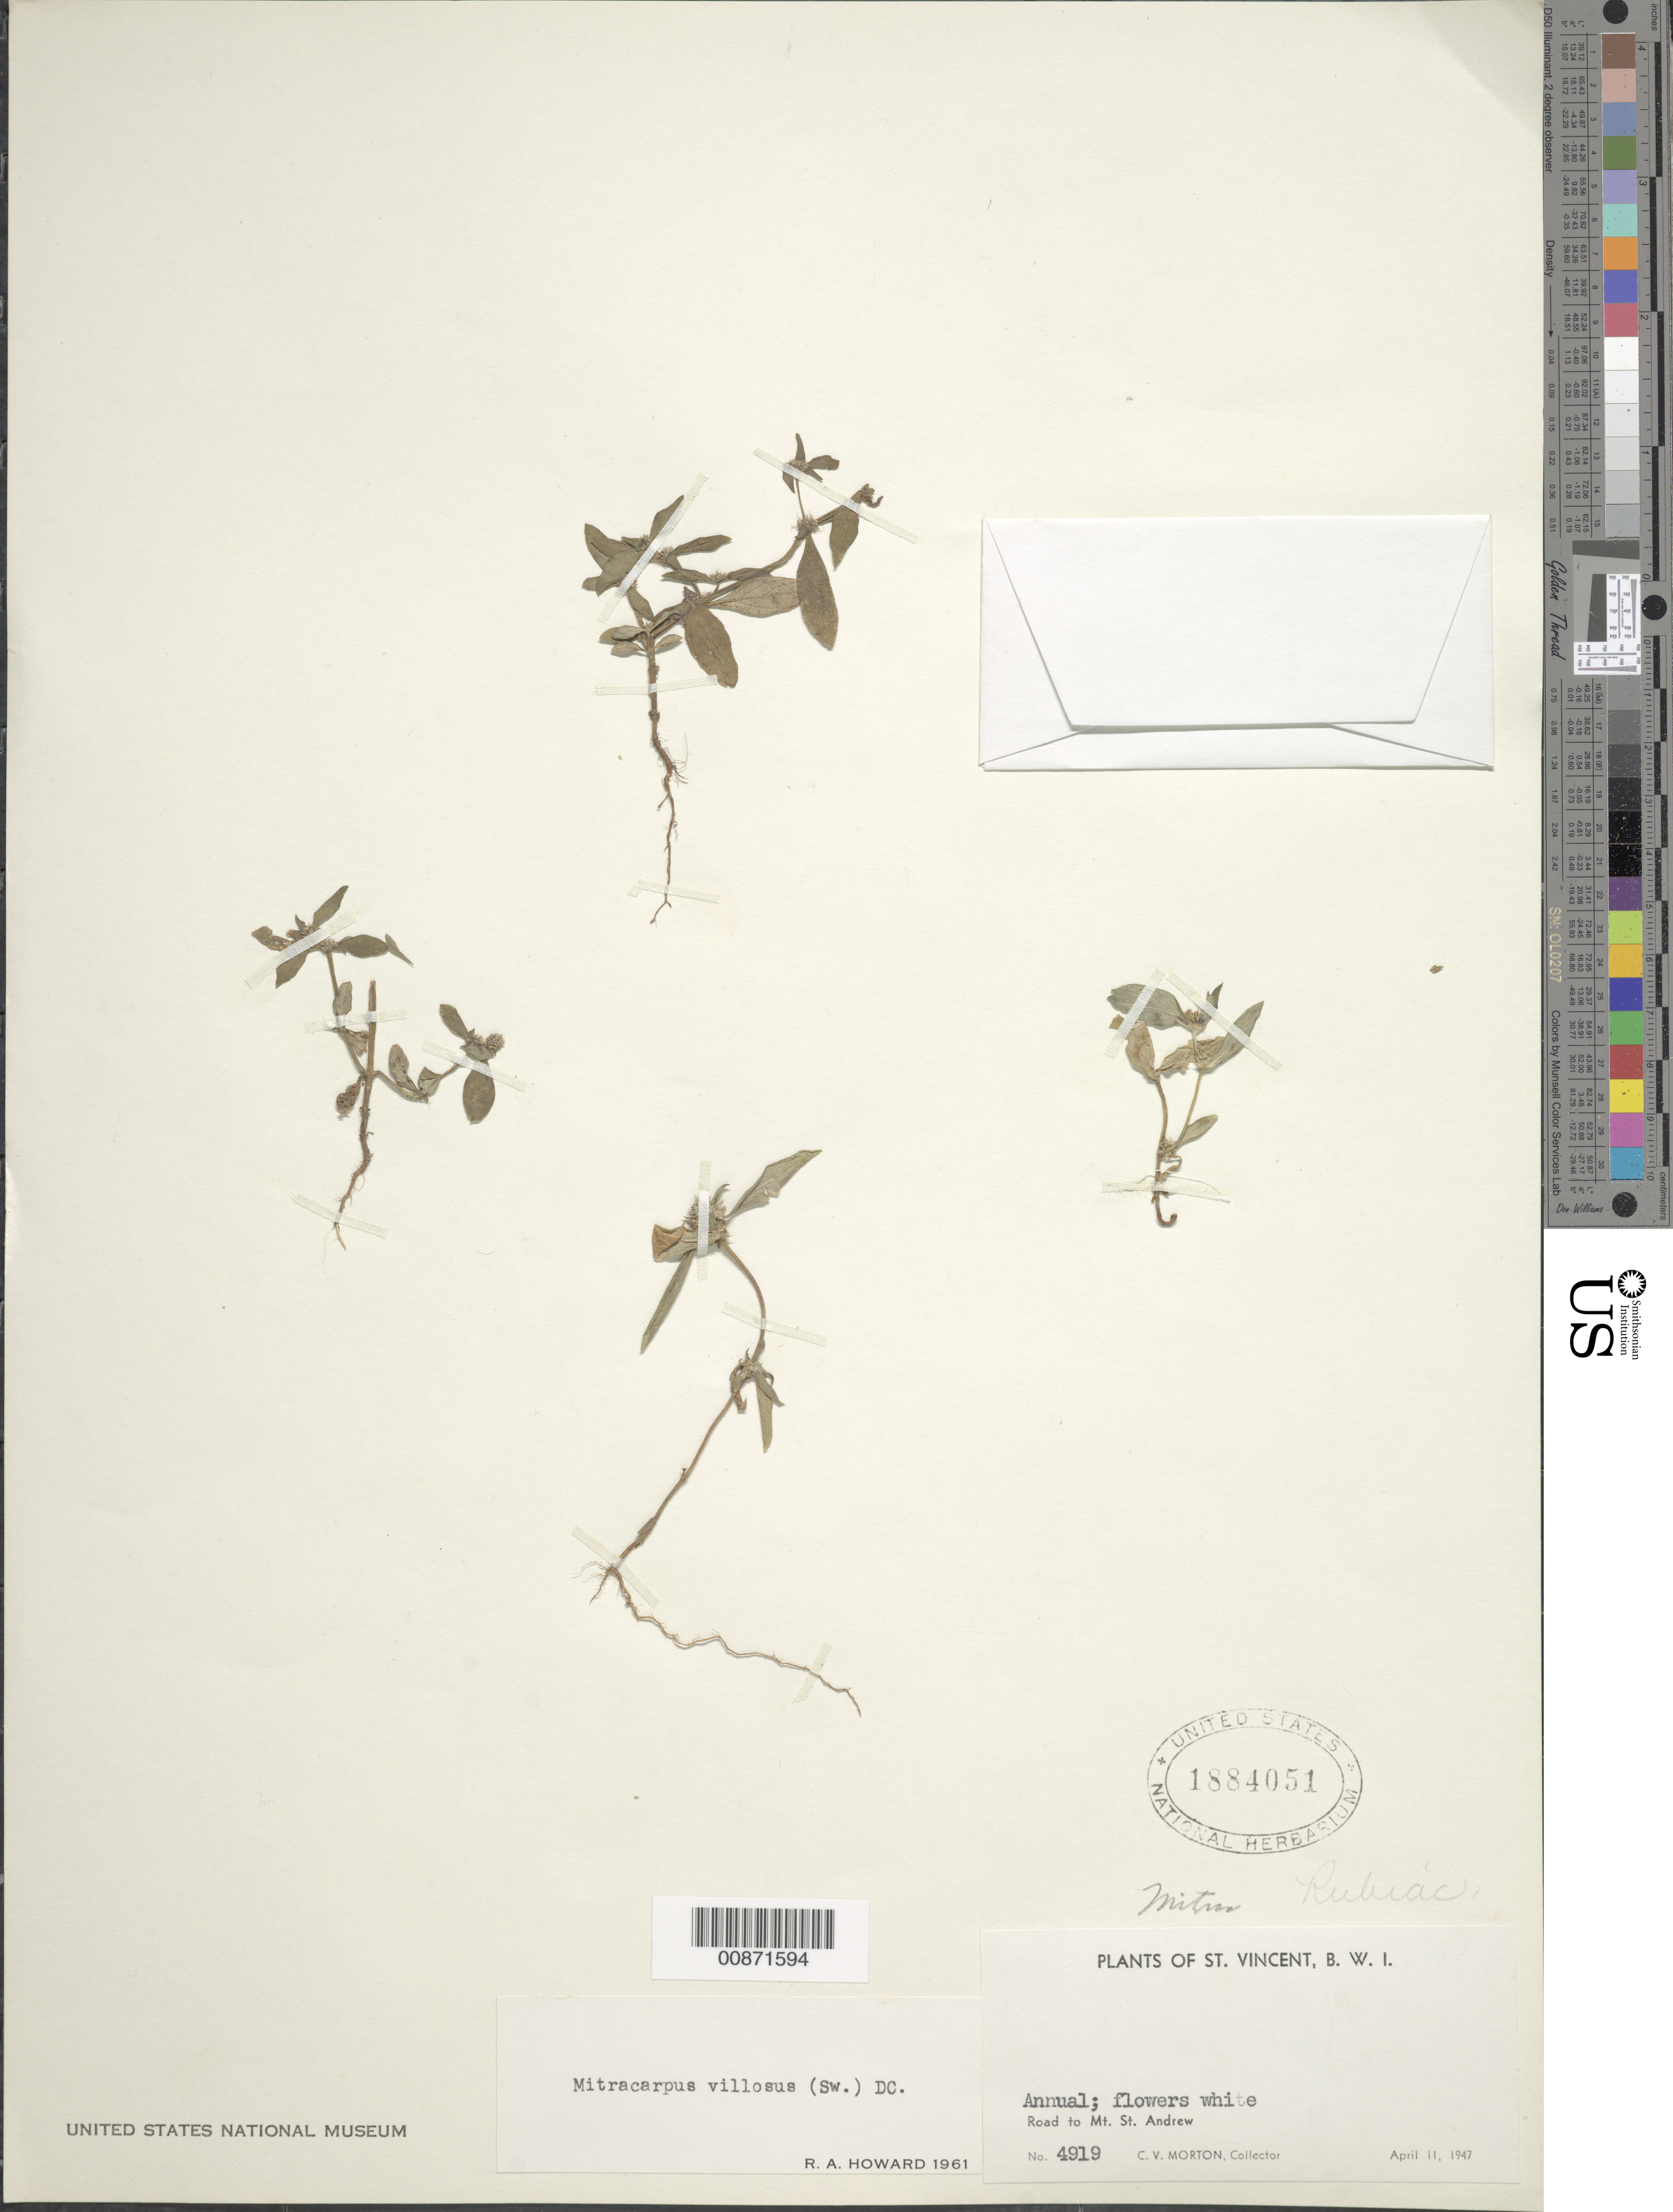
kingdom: Plantae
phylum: Tracheophyta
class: Magnoliopsida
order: Gentianales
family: Rubiaceae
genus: Mitracarpus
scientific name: Mitracarpus hirtus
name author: (L.) DC.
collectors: C. V. Morton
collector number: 4919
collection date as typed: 11 Apr 1947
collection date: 1947-04-11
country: St. Vincent - Grenadines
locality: Road to Mt. St. Andrew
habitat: Along road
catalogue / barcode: US 1884051